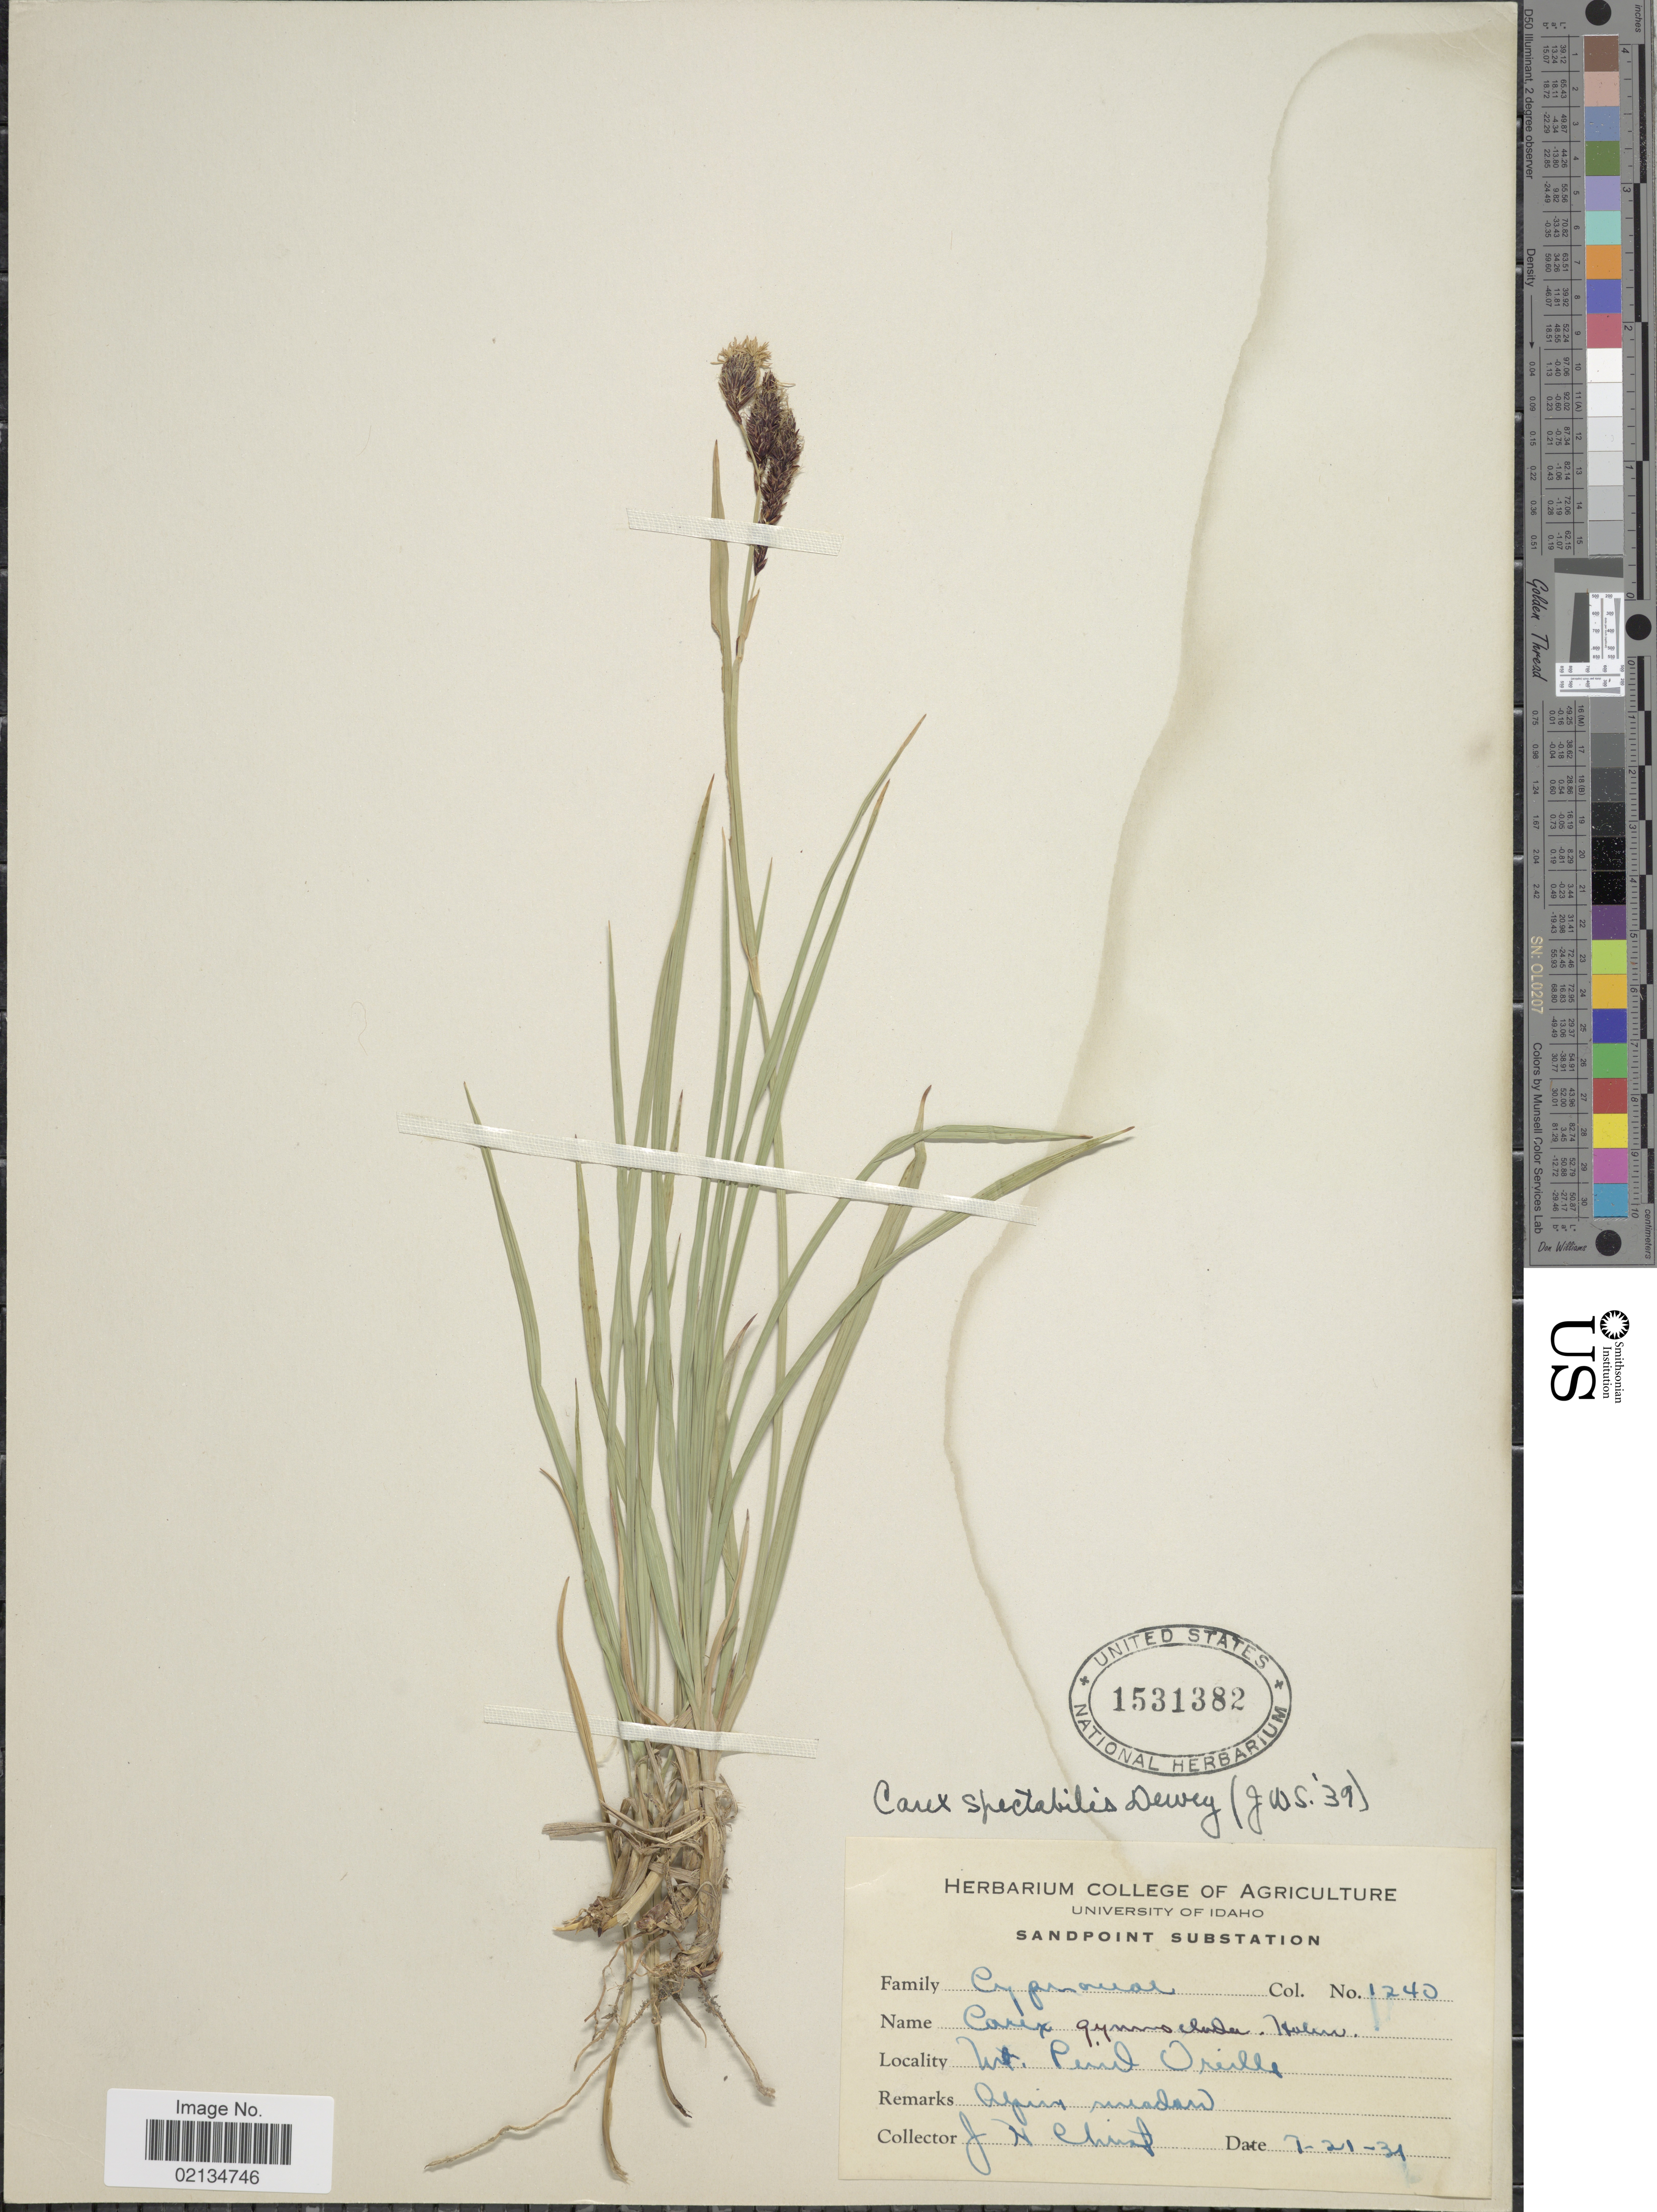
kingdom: Plantae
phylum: Tracheophyta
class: Liliopsida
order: Poales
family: Cyperaceae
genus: Carex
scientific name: Carex spectabilis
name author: Dewey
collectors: J. H. Christ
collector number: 1240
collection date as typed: Transcribed d/m/y: 21/7/31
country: United States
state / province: Idaho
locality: Sandpoint Substation. Mount Pend Oreille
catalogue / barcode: US 1531382